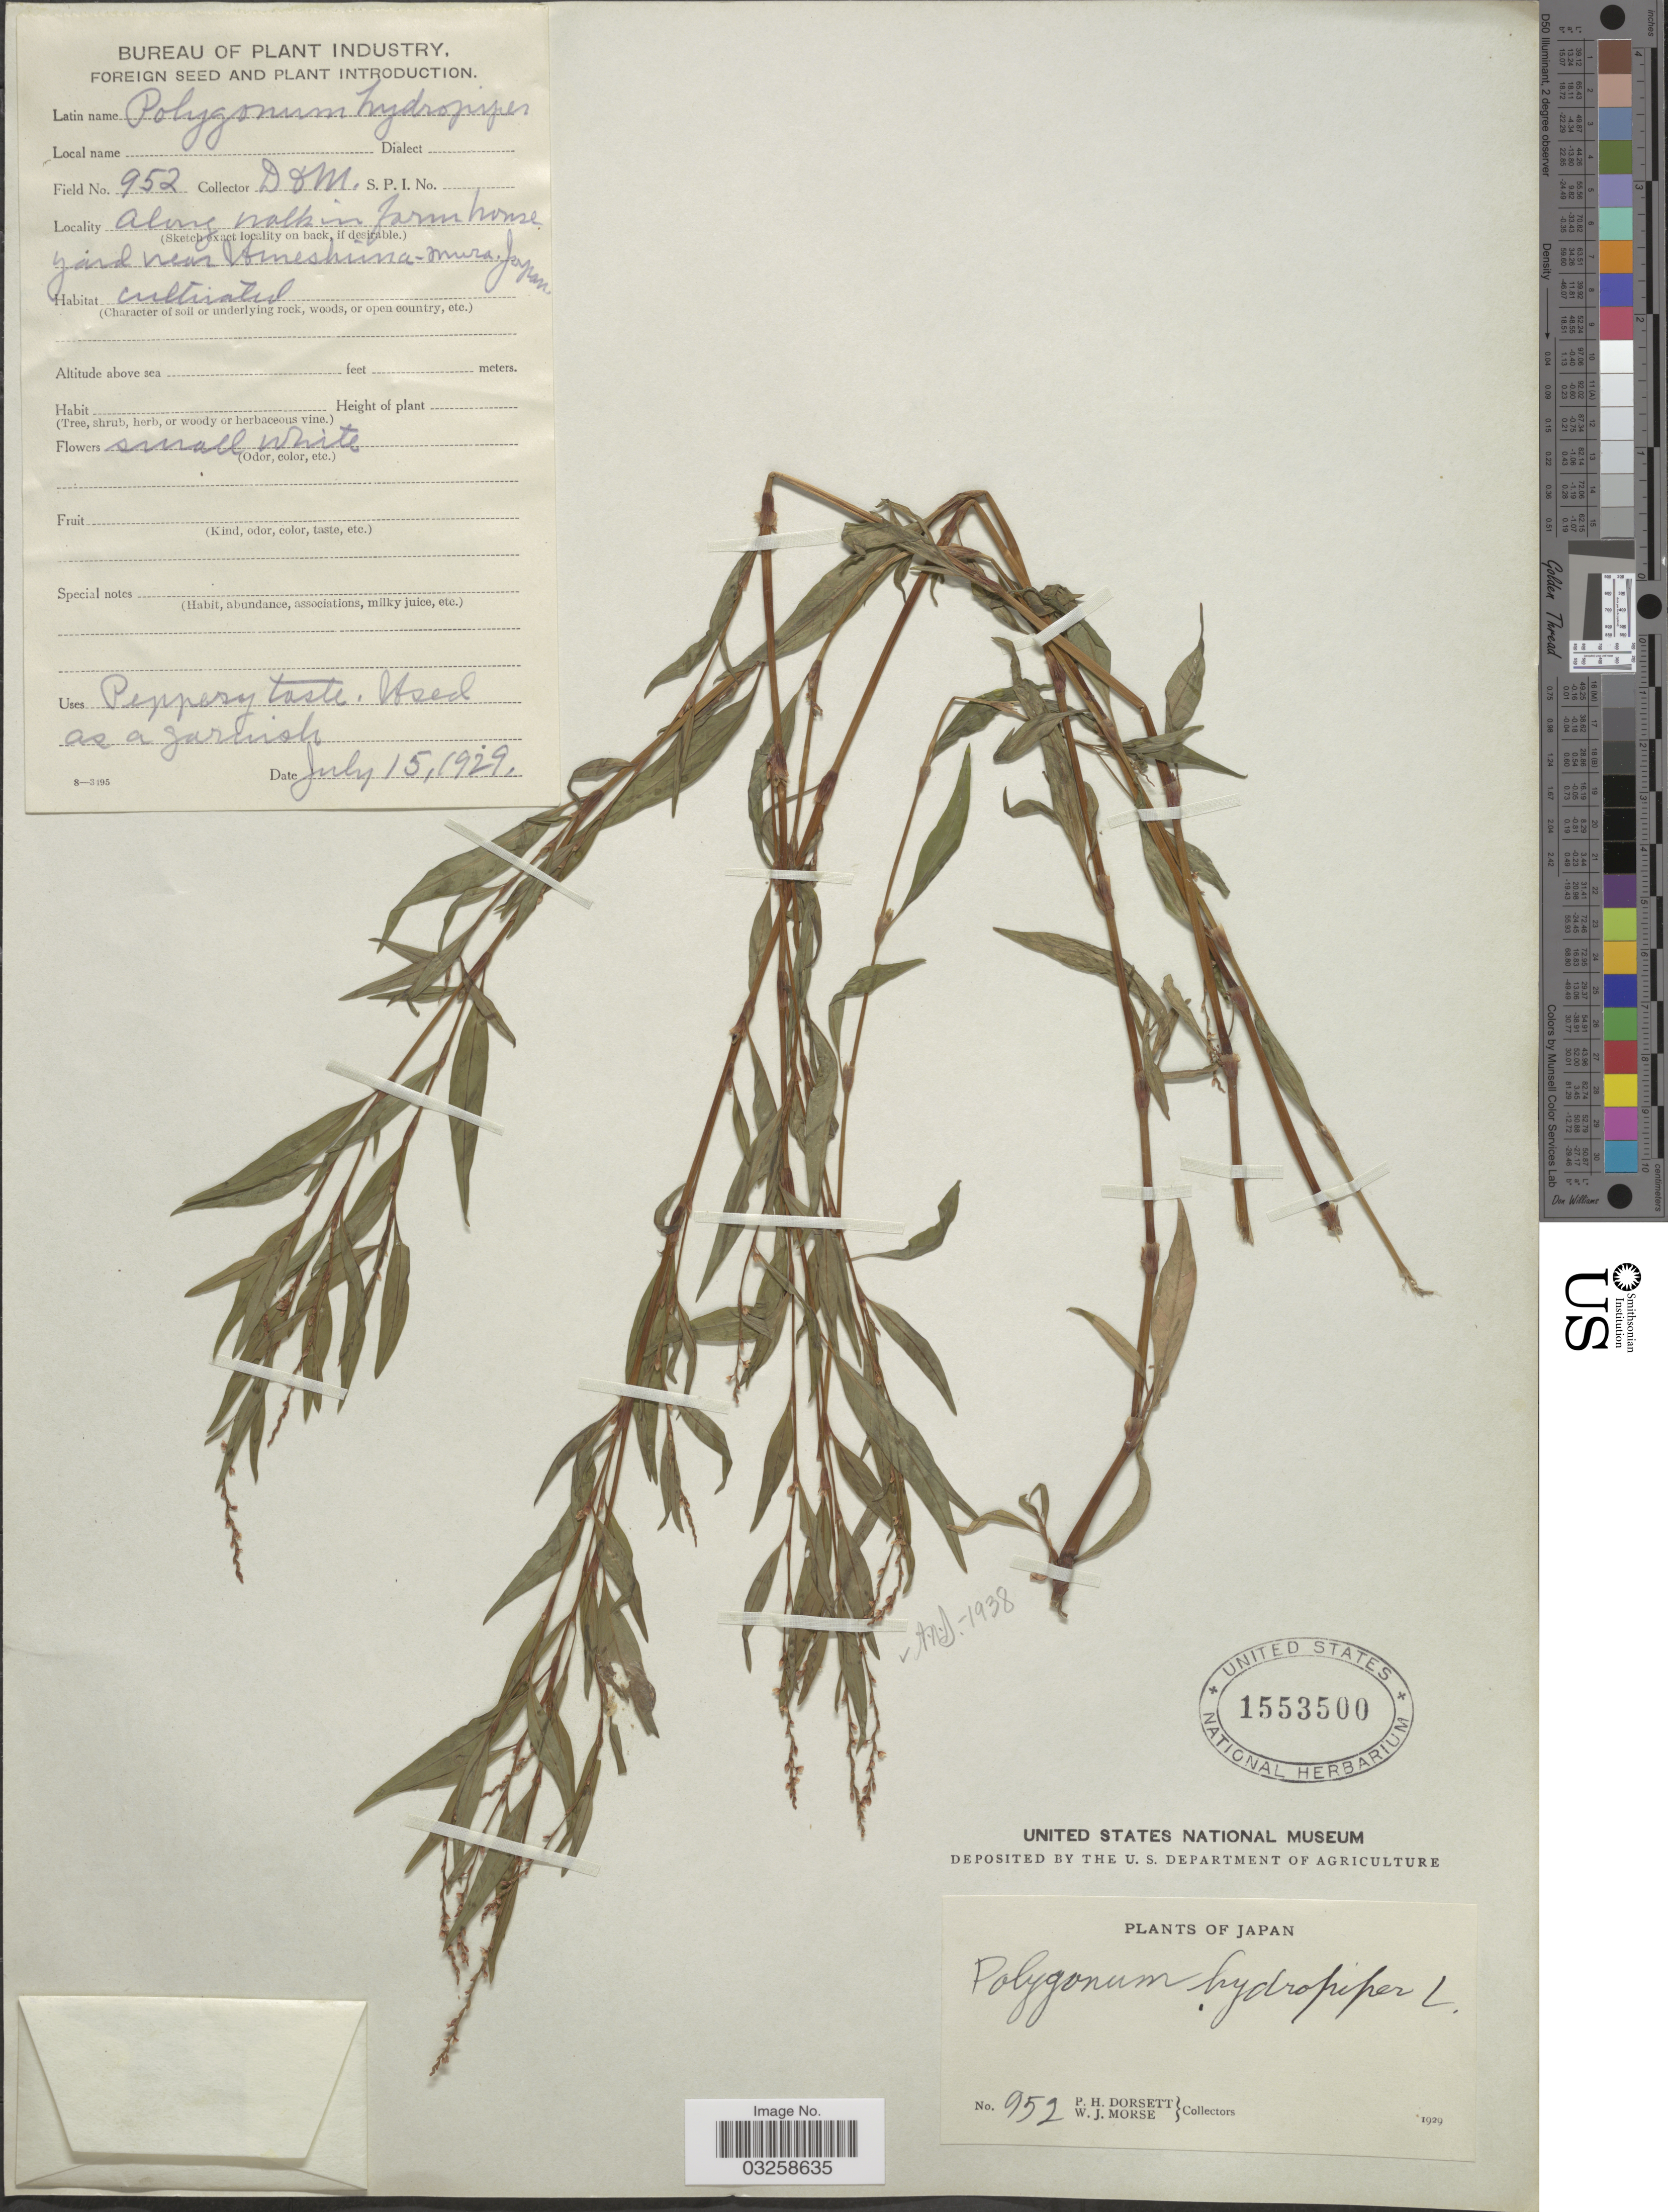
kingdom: Plantae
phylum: Tracheophyta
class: Magnoliopsida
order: Caryophyllales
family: Polygonaceae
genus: Polygonum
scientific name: Polygonum hydropiper var. hydropiper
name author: L.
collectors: P. H. Dorsett & W. J. Morse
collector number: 952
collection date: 1929-07-15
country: Japan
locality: Along walk in farm house yard near Ameshima-mura.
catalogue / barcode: US 1553500